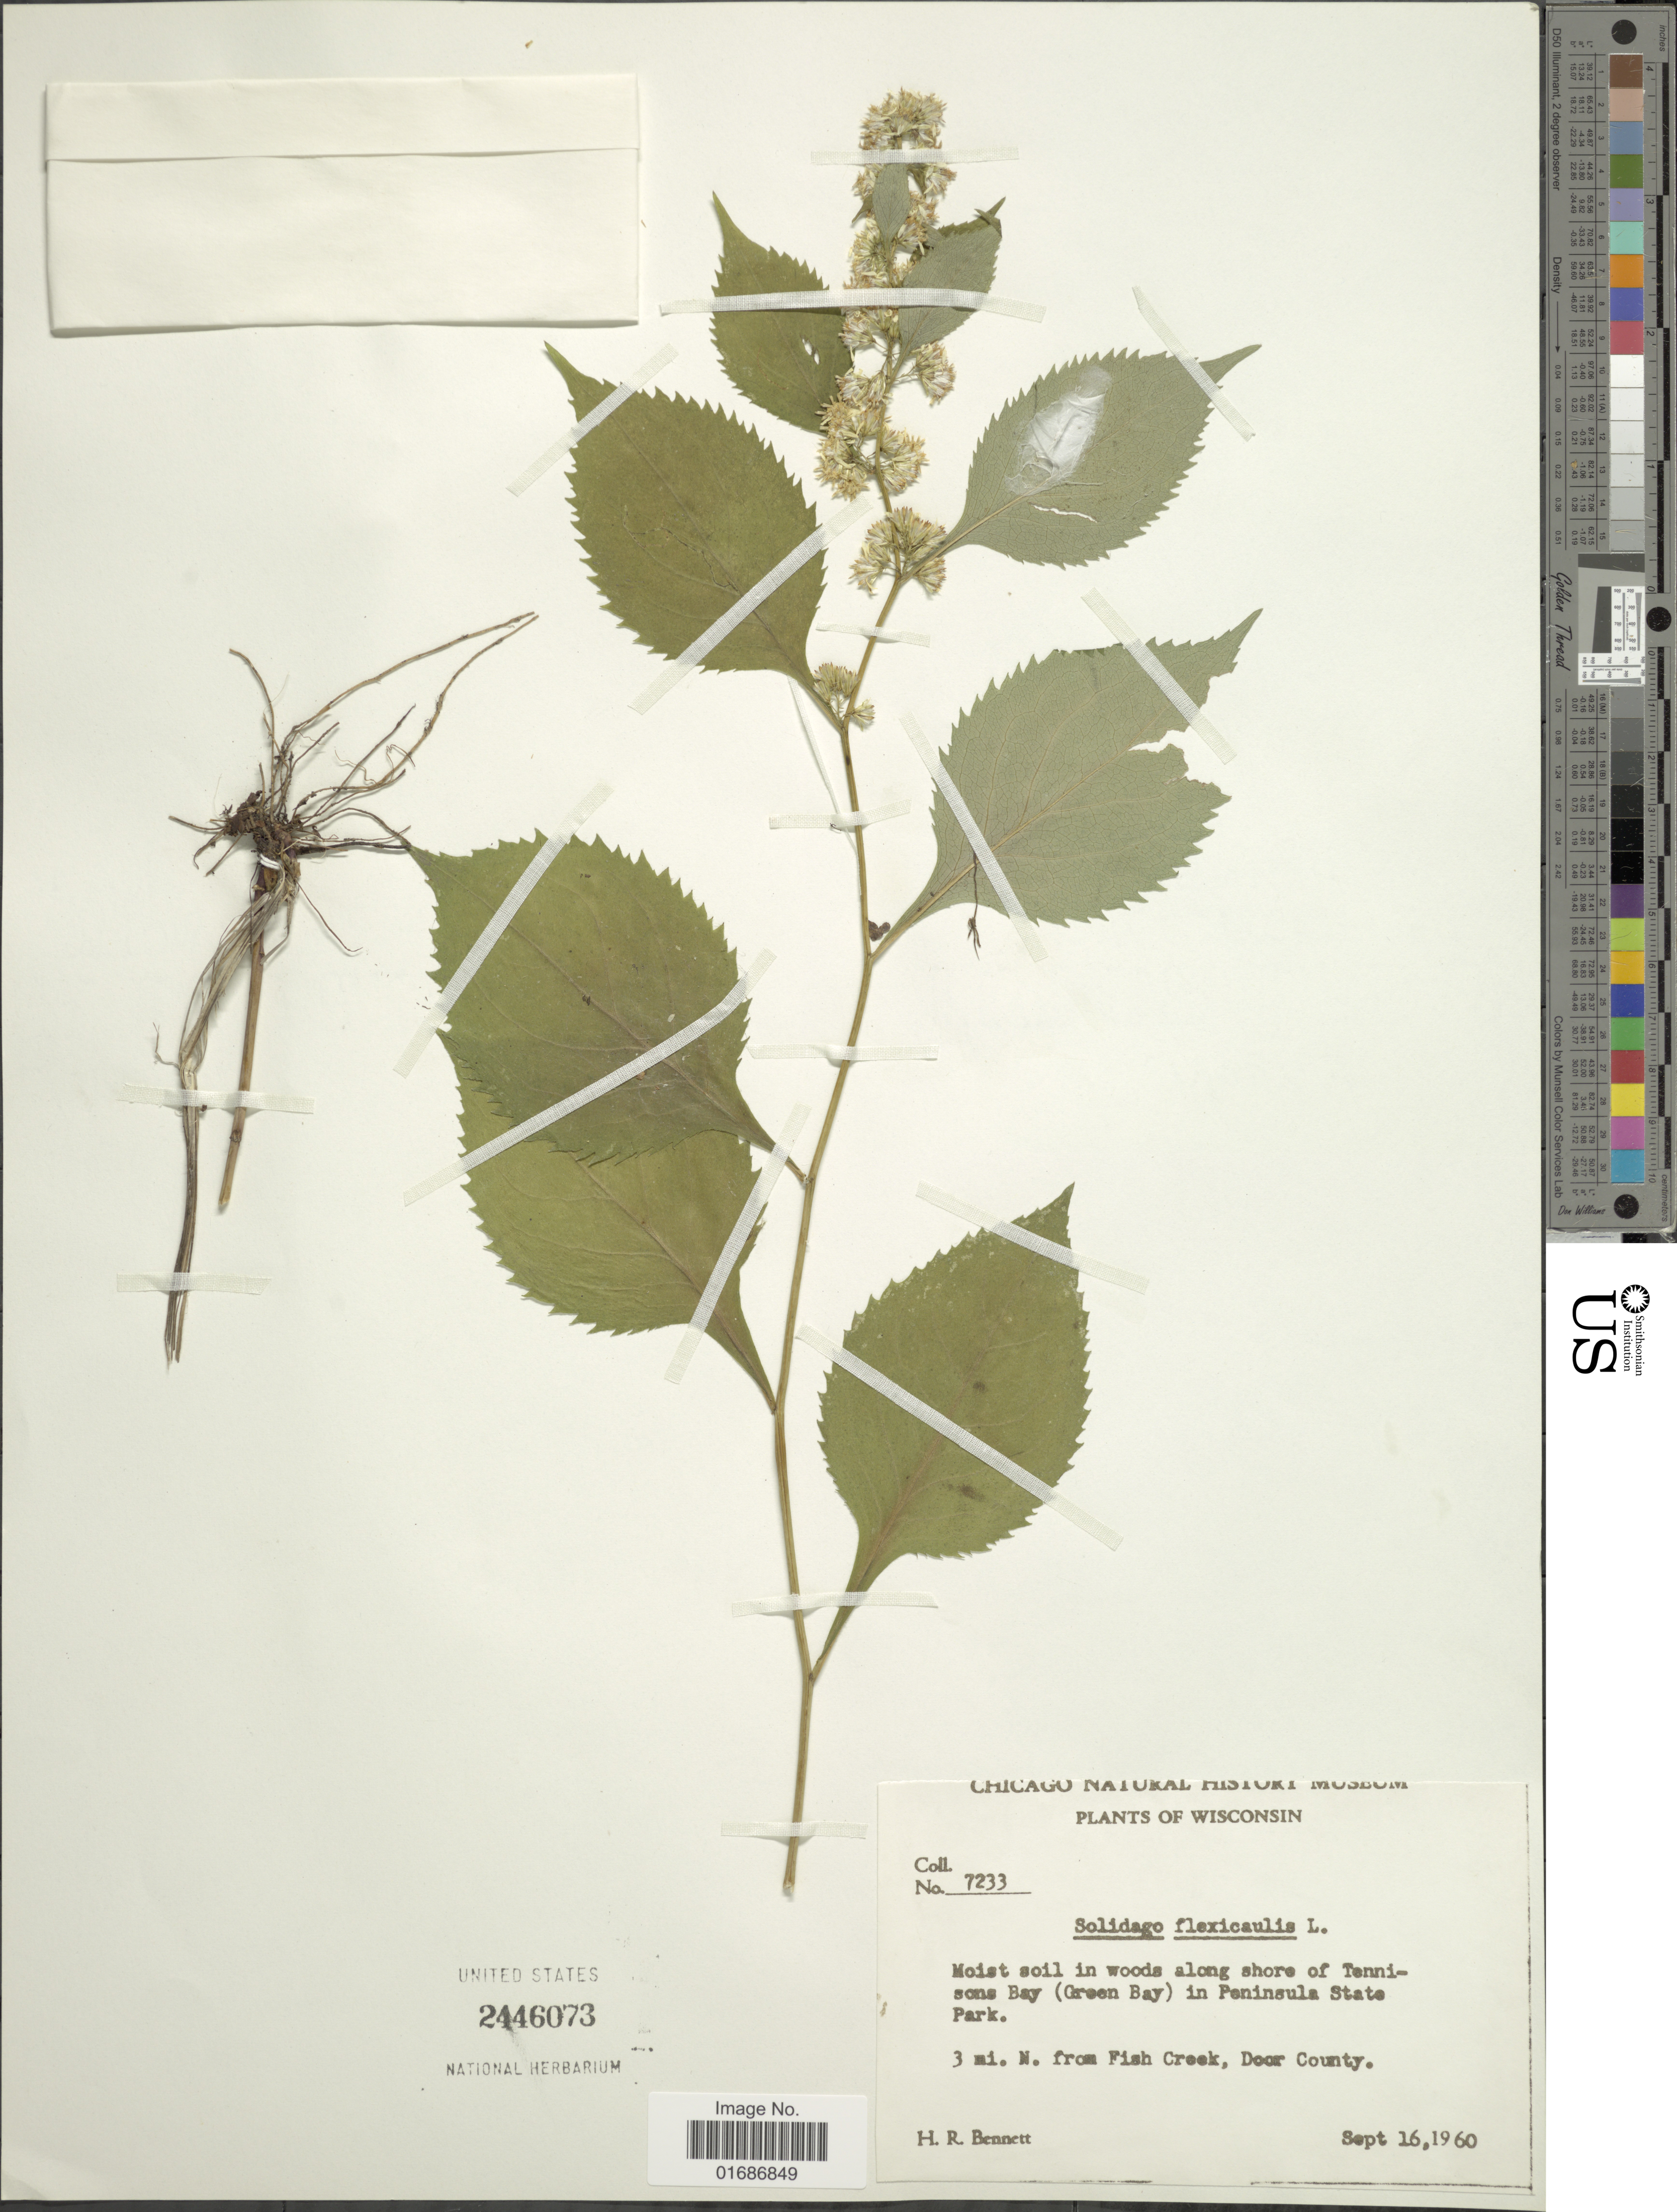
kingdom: Plantae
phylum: Tracheophyta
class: Magnoliopsida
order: Asterales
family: Asteraceae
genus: Solidago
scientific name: Solidago flexicaulis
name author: L.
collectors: H. R. Bennett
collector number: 7233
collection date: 1960-09-16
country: United States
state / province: Wisconsin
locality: Moist soil in woods along shore of Tennisons bay (Green Bay) in Peninsula State Park, 3 mi. N. from Fish Creek, Door County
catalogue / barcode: US 2446073